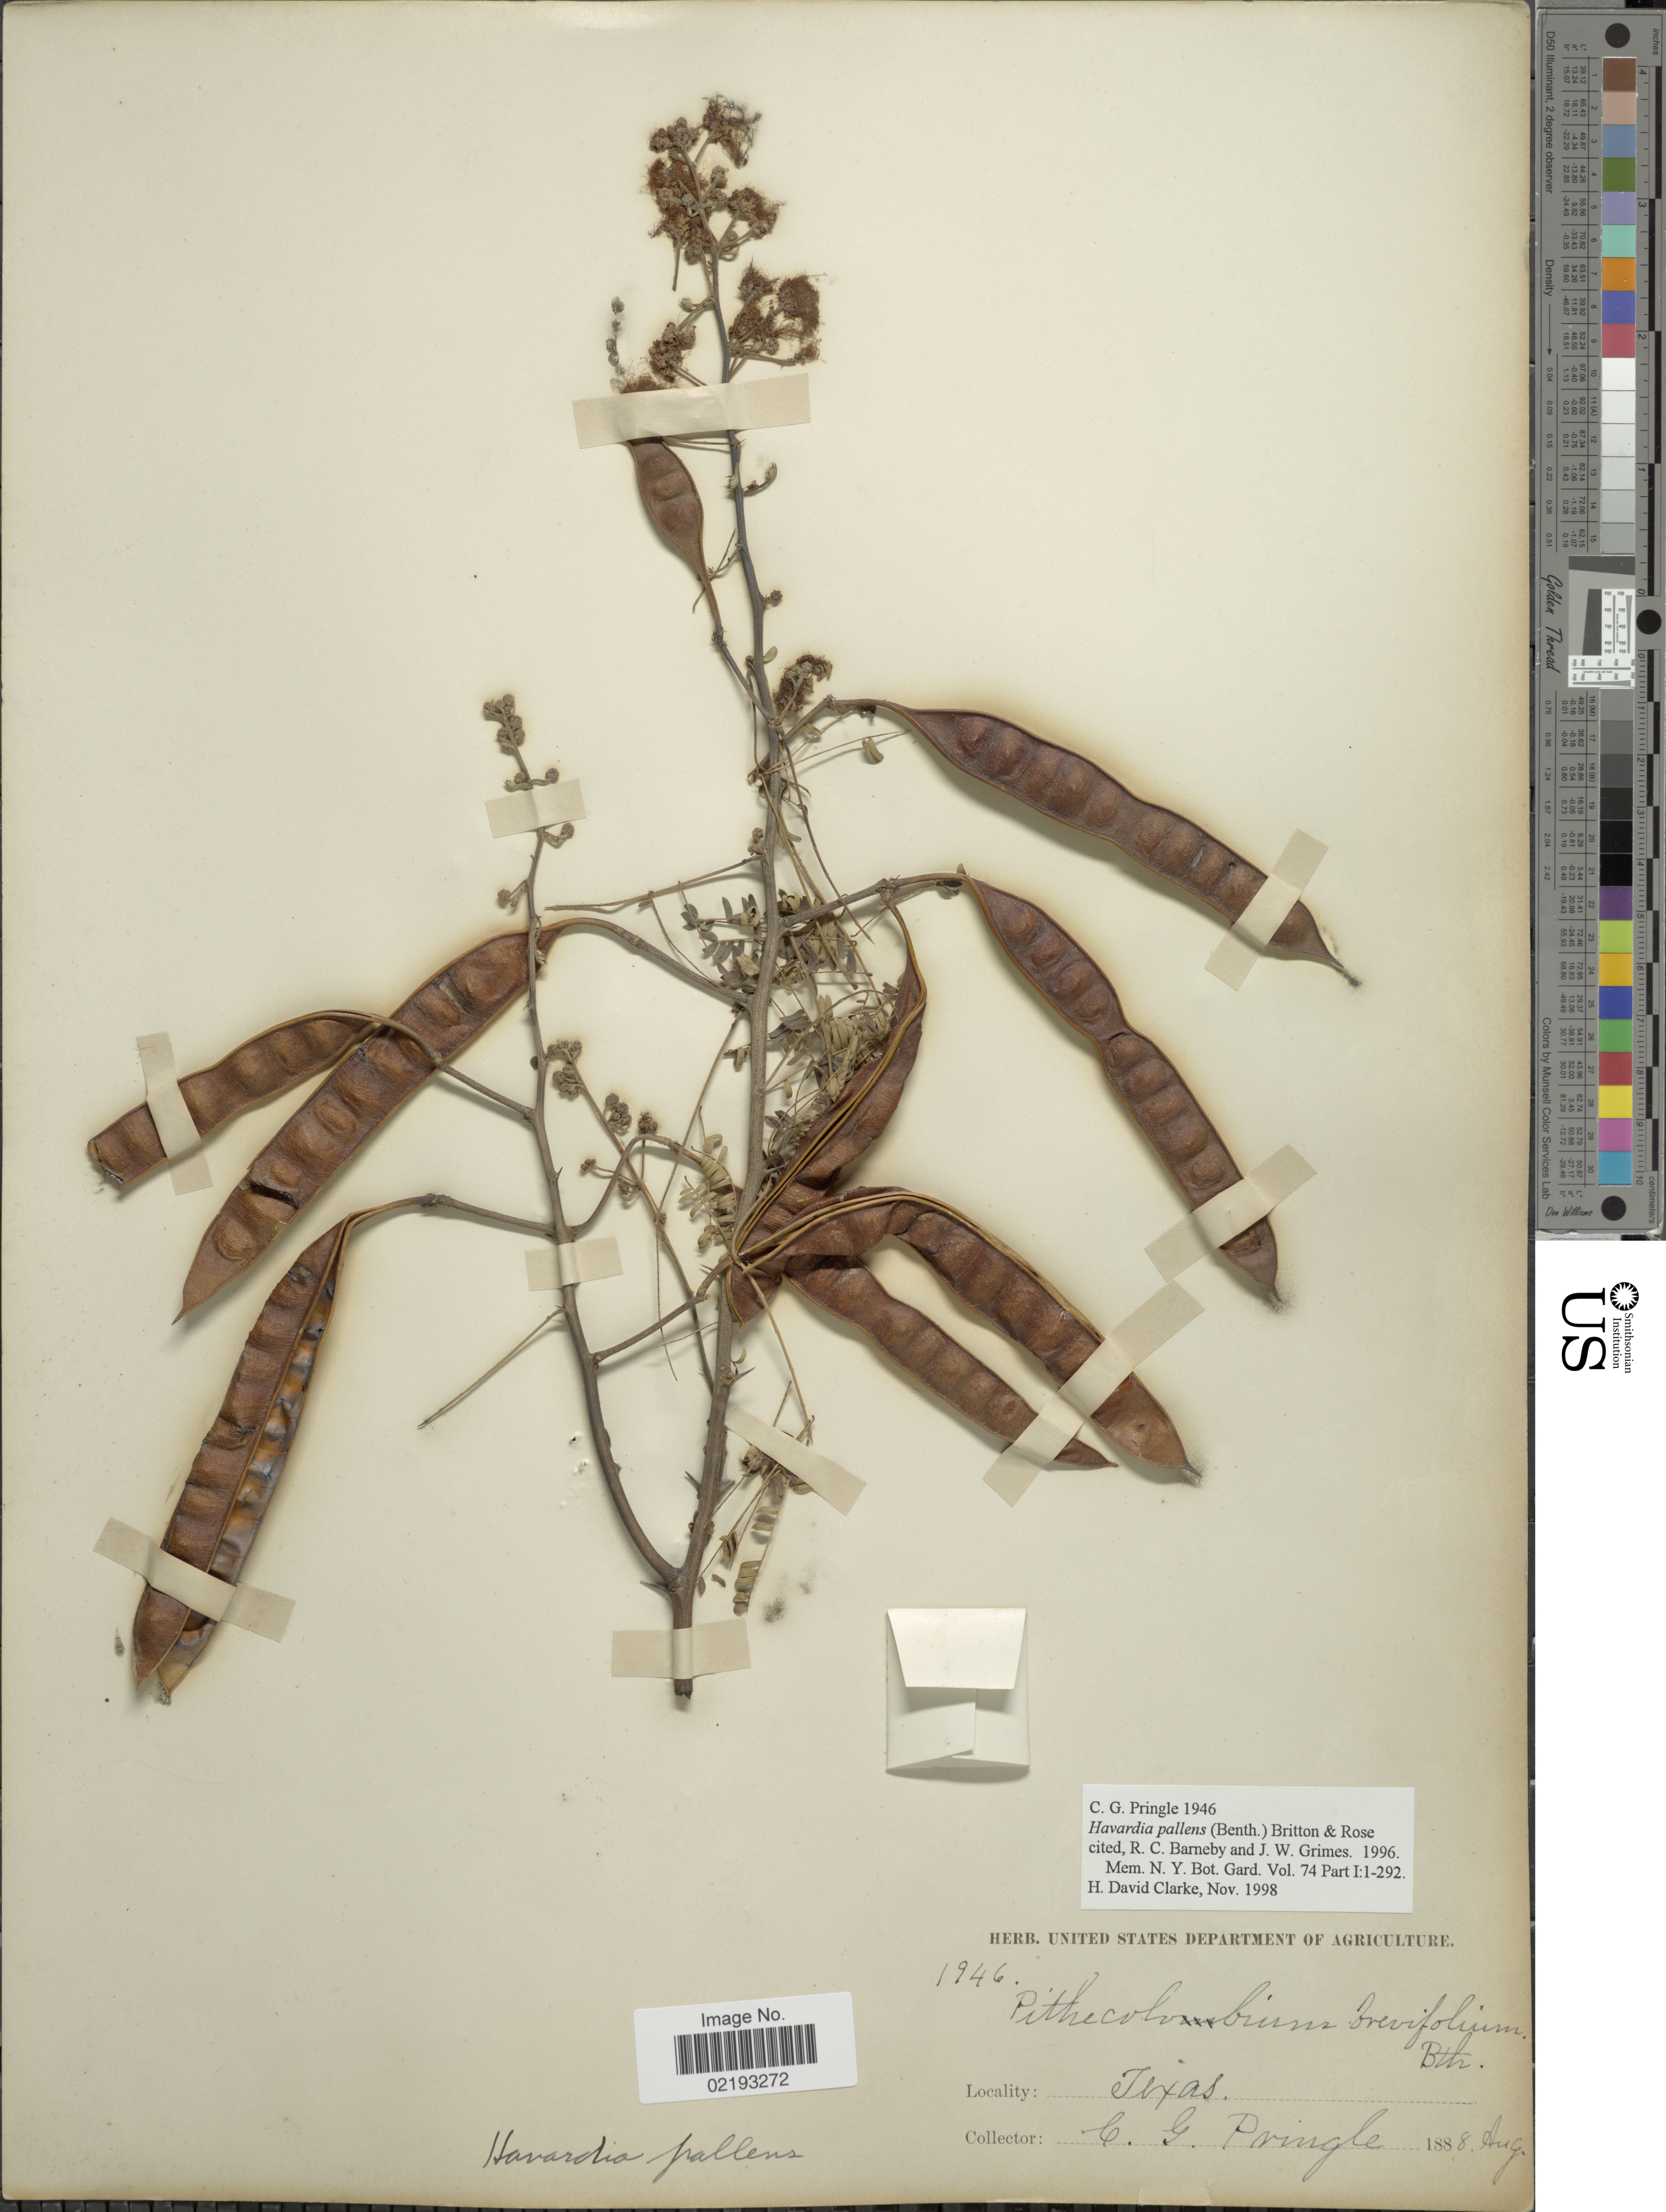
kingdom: Plantae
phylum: Tracheophyta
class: Magnoliopsida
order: Fabales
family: Fabaceae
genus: Havardia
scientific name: Havardia pallens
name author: (Benth.) Britton & Rose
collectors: C. G. Pringle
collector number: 1946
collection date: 1888-08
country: United States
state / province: Texas